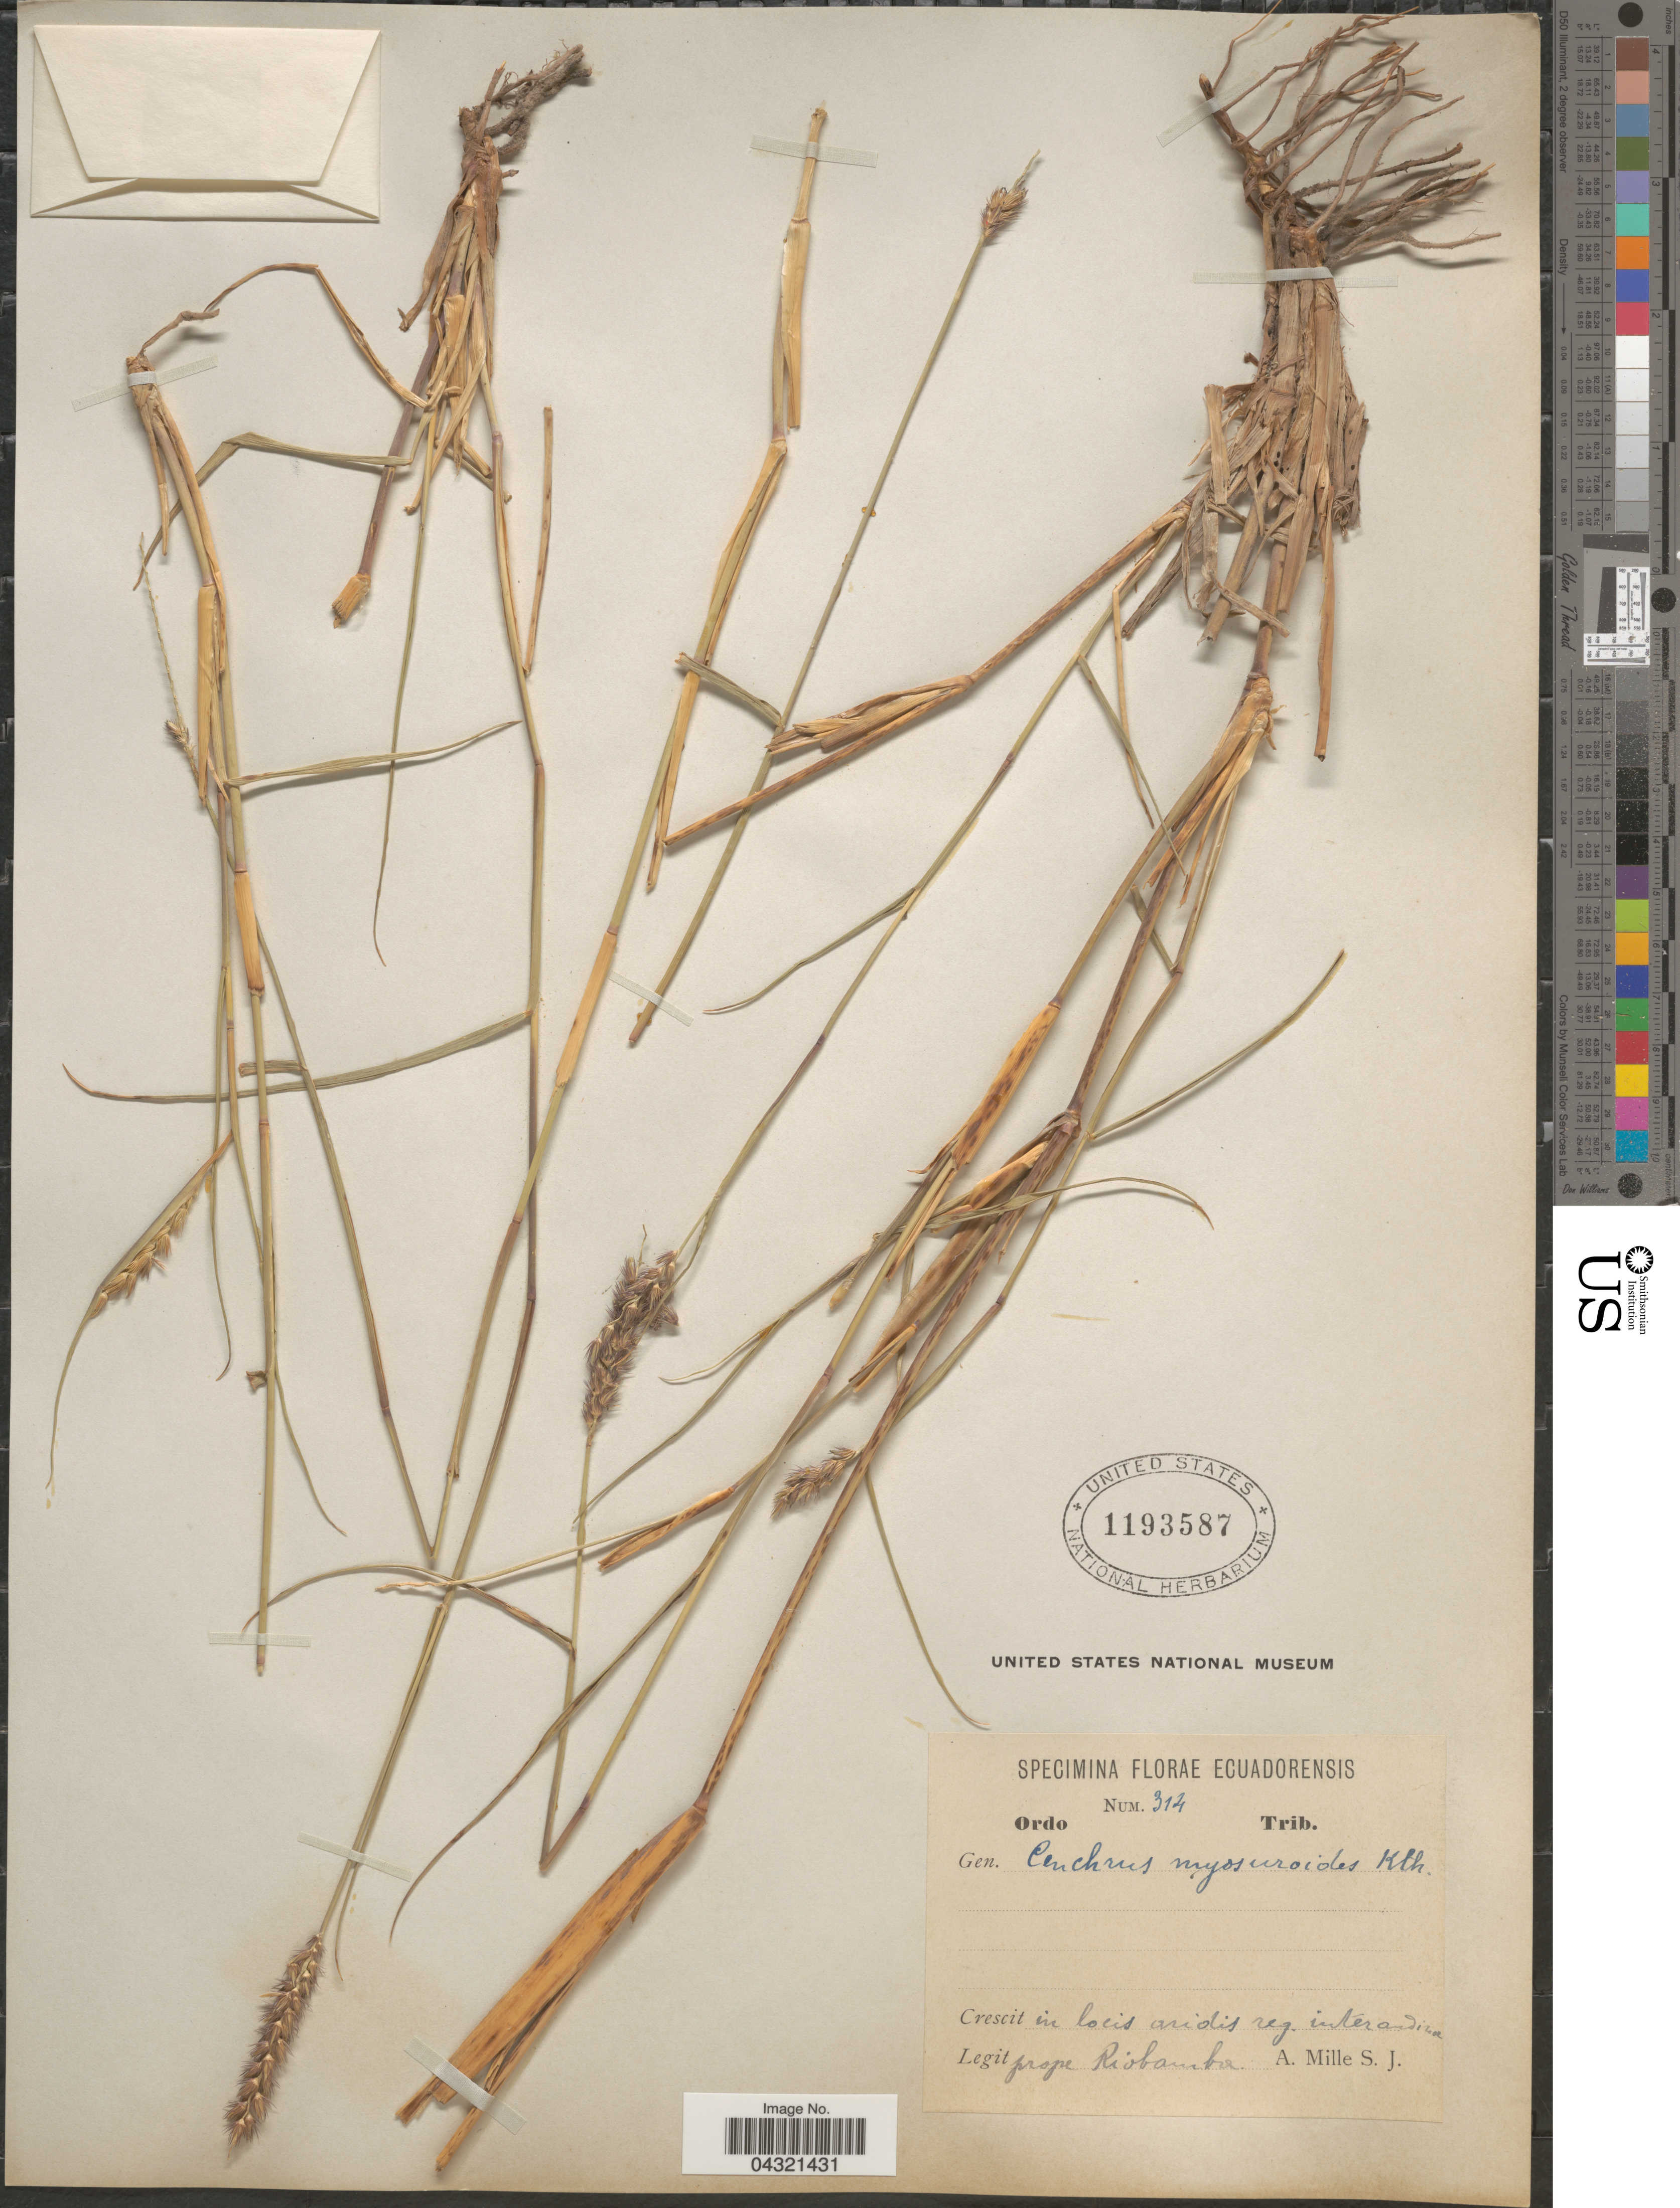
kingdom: Plantae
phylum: Tracheophyta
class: Liliopsida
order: Poales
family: Poaceae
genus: Cenchrus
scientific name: Cenchrus myosuroides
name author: Kunth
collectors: A. Mille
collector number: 314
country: Ecuador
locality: In locis aridis reg. interandina prope Riobamba.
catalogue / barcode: US 1193587